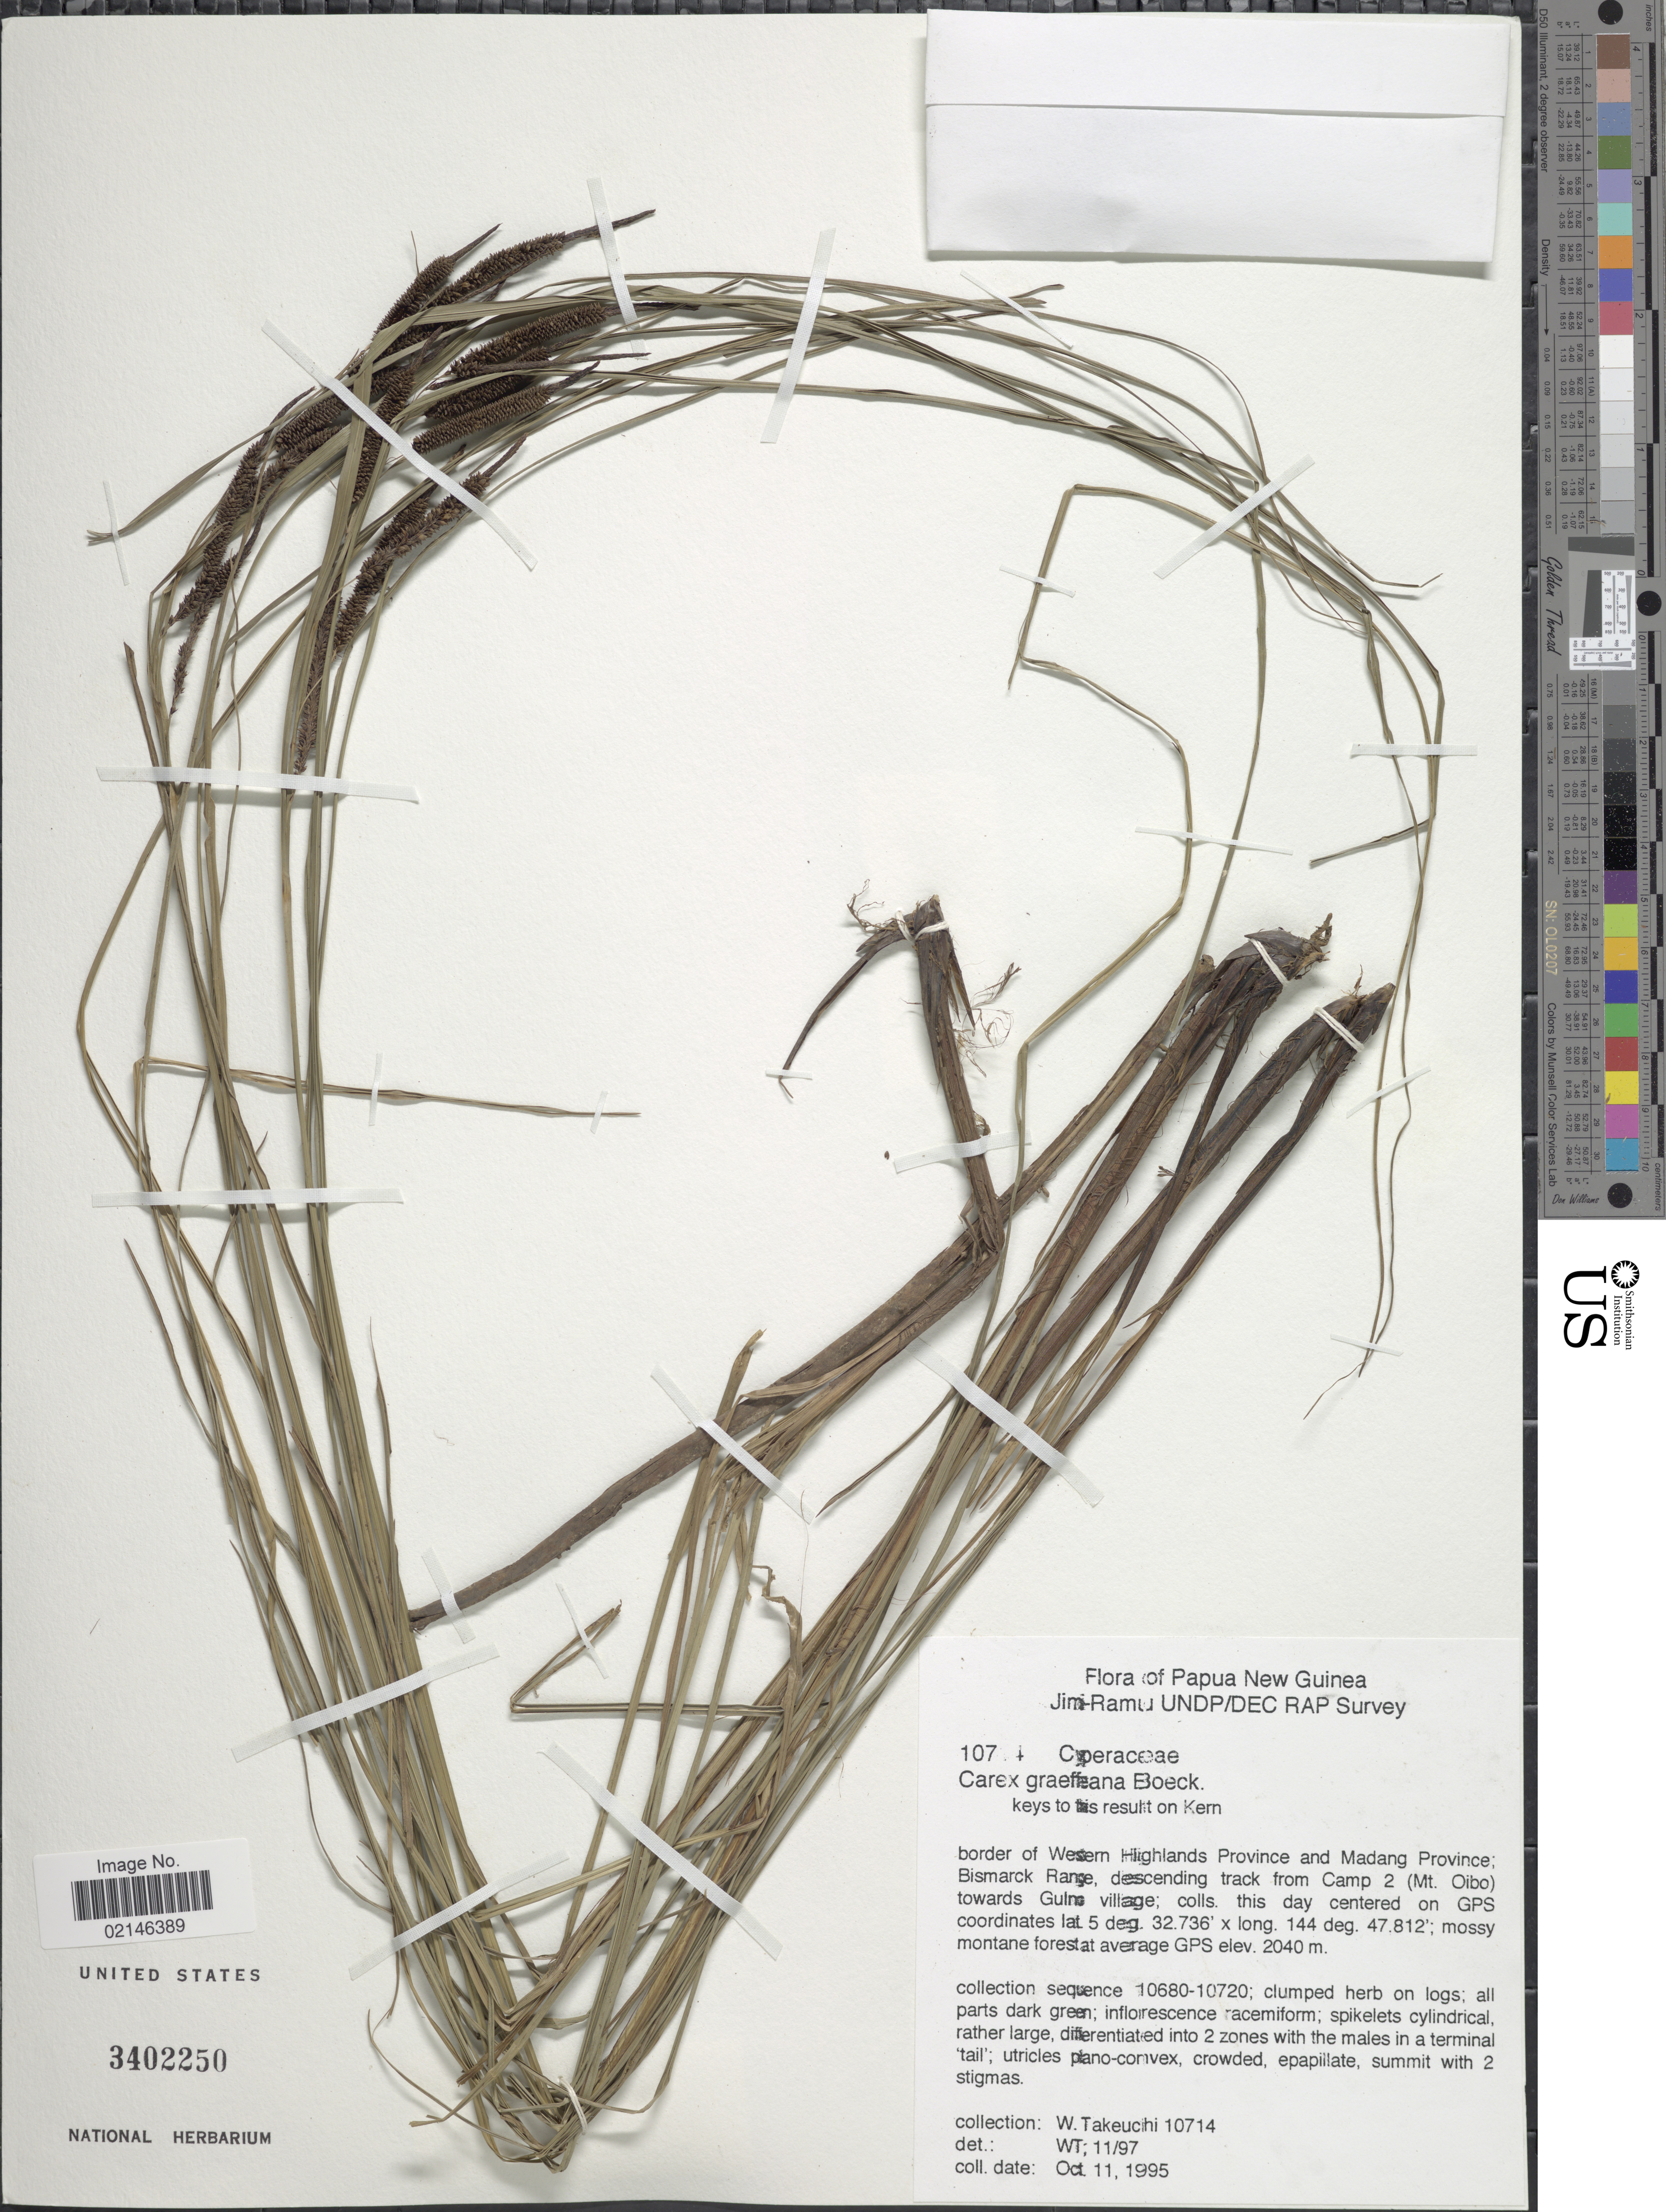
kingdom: Plantae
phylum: Tracheophyta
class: Liliopsida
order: Poales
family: Cyperaceae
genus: Carex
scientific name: Carex graeffeana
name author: Boeckeler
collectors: W. Takeuchi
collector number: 10714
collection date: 1995-10-11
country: Papua New Guinea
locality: Border of Western Highlands Province and Madang Province; Bismarck Range, descending track from Camp 2 (Mt. Oibo) towards Gulne [interpreted] village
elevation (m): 2040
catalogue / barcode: US 3402250